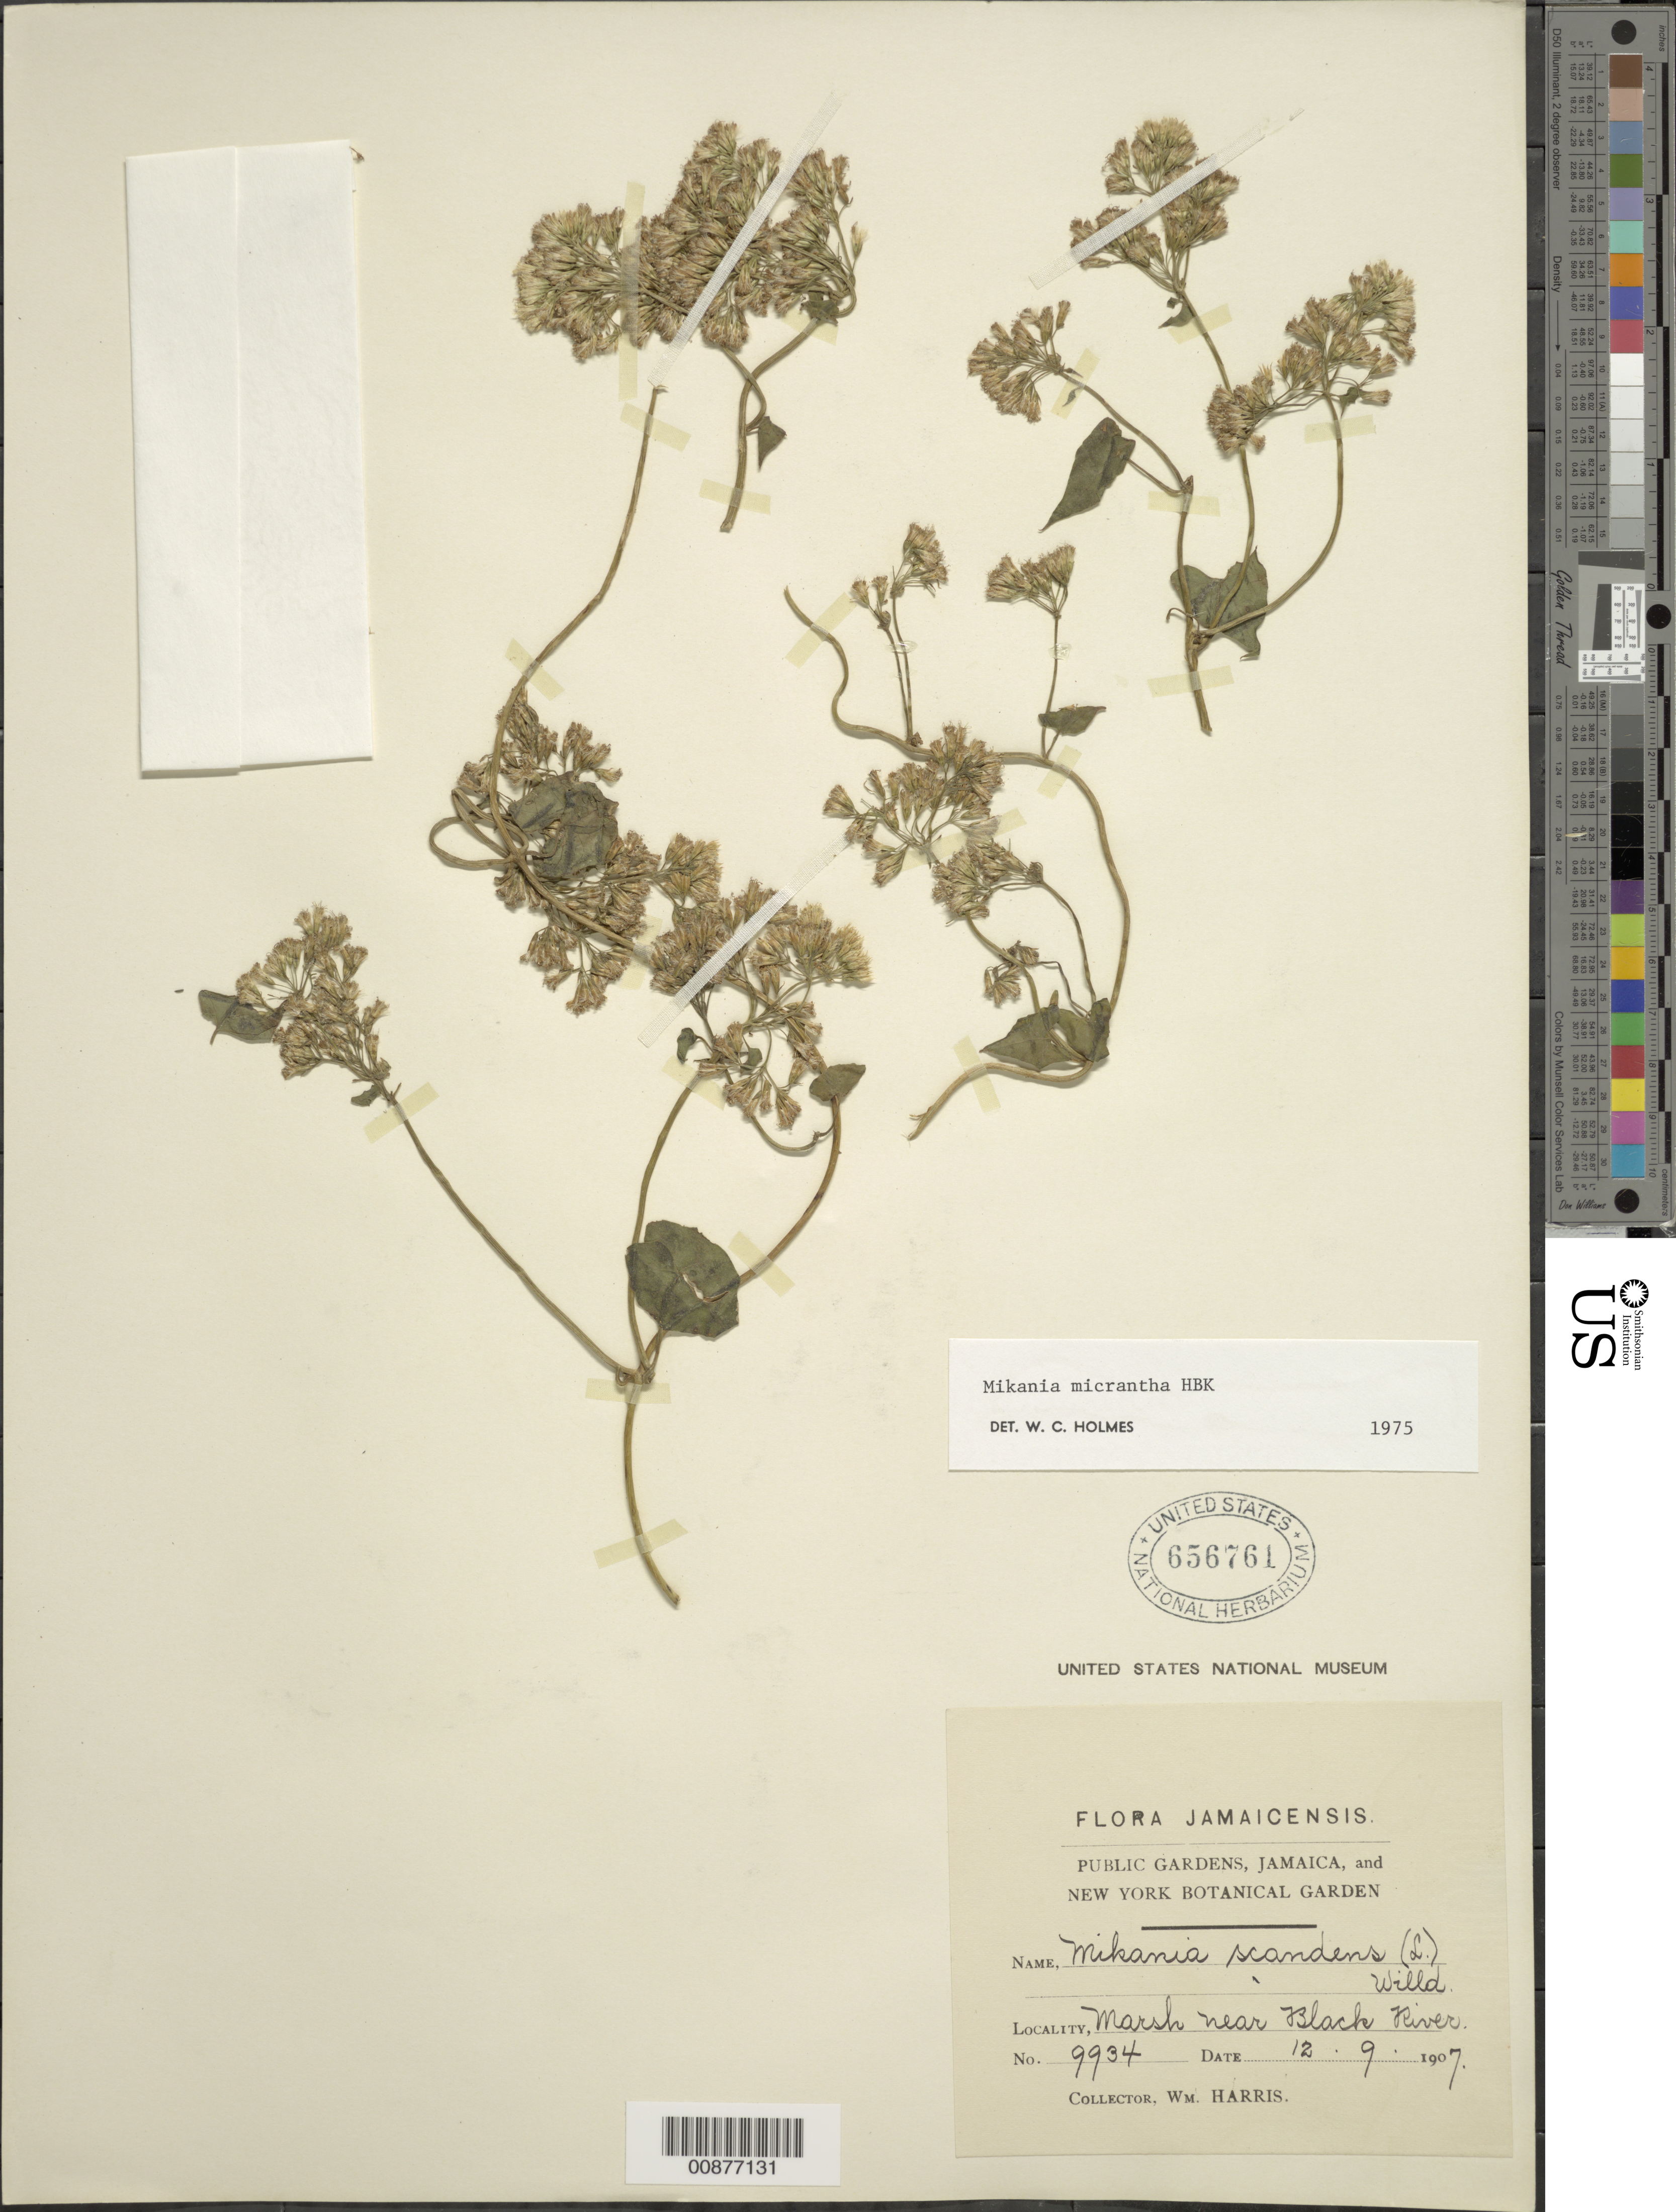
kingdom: Plantae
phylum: Tracheophyta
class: Magnoliopsida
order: Asterales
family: Asteraceae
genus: Mikania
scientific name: Mikania micrantha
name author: Kunth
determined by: Holmes, Walter C., (BAYLU), Baylor University (UNITED STATES)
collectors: W. H. Harris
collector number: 9934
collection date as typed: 12 Sep 1907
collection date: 1907-09-12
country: Jamaica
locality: Near Black River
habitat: Marsh near river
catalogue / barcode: US 656761